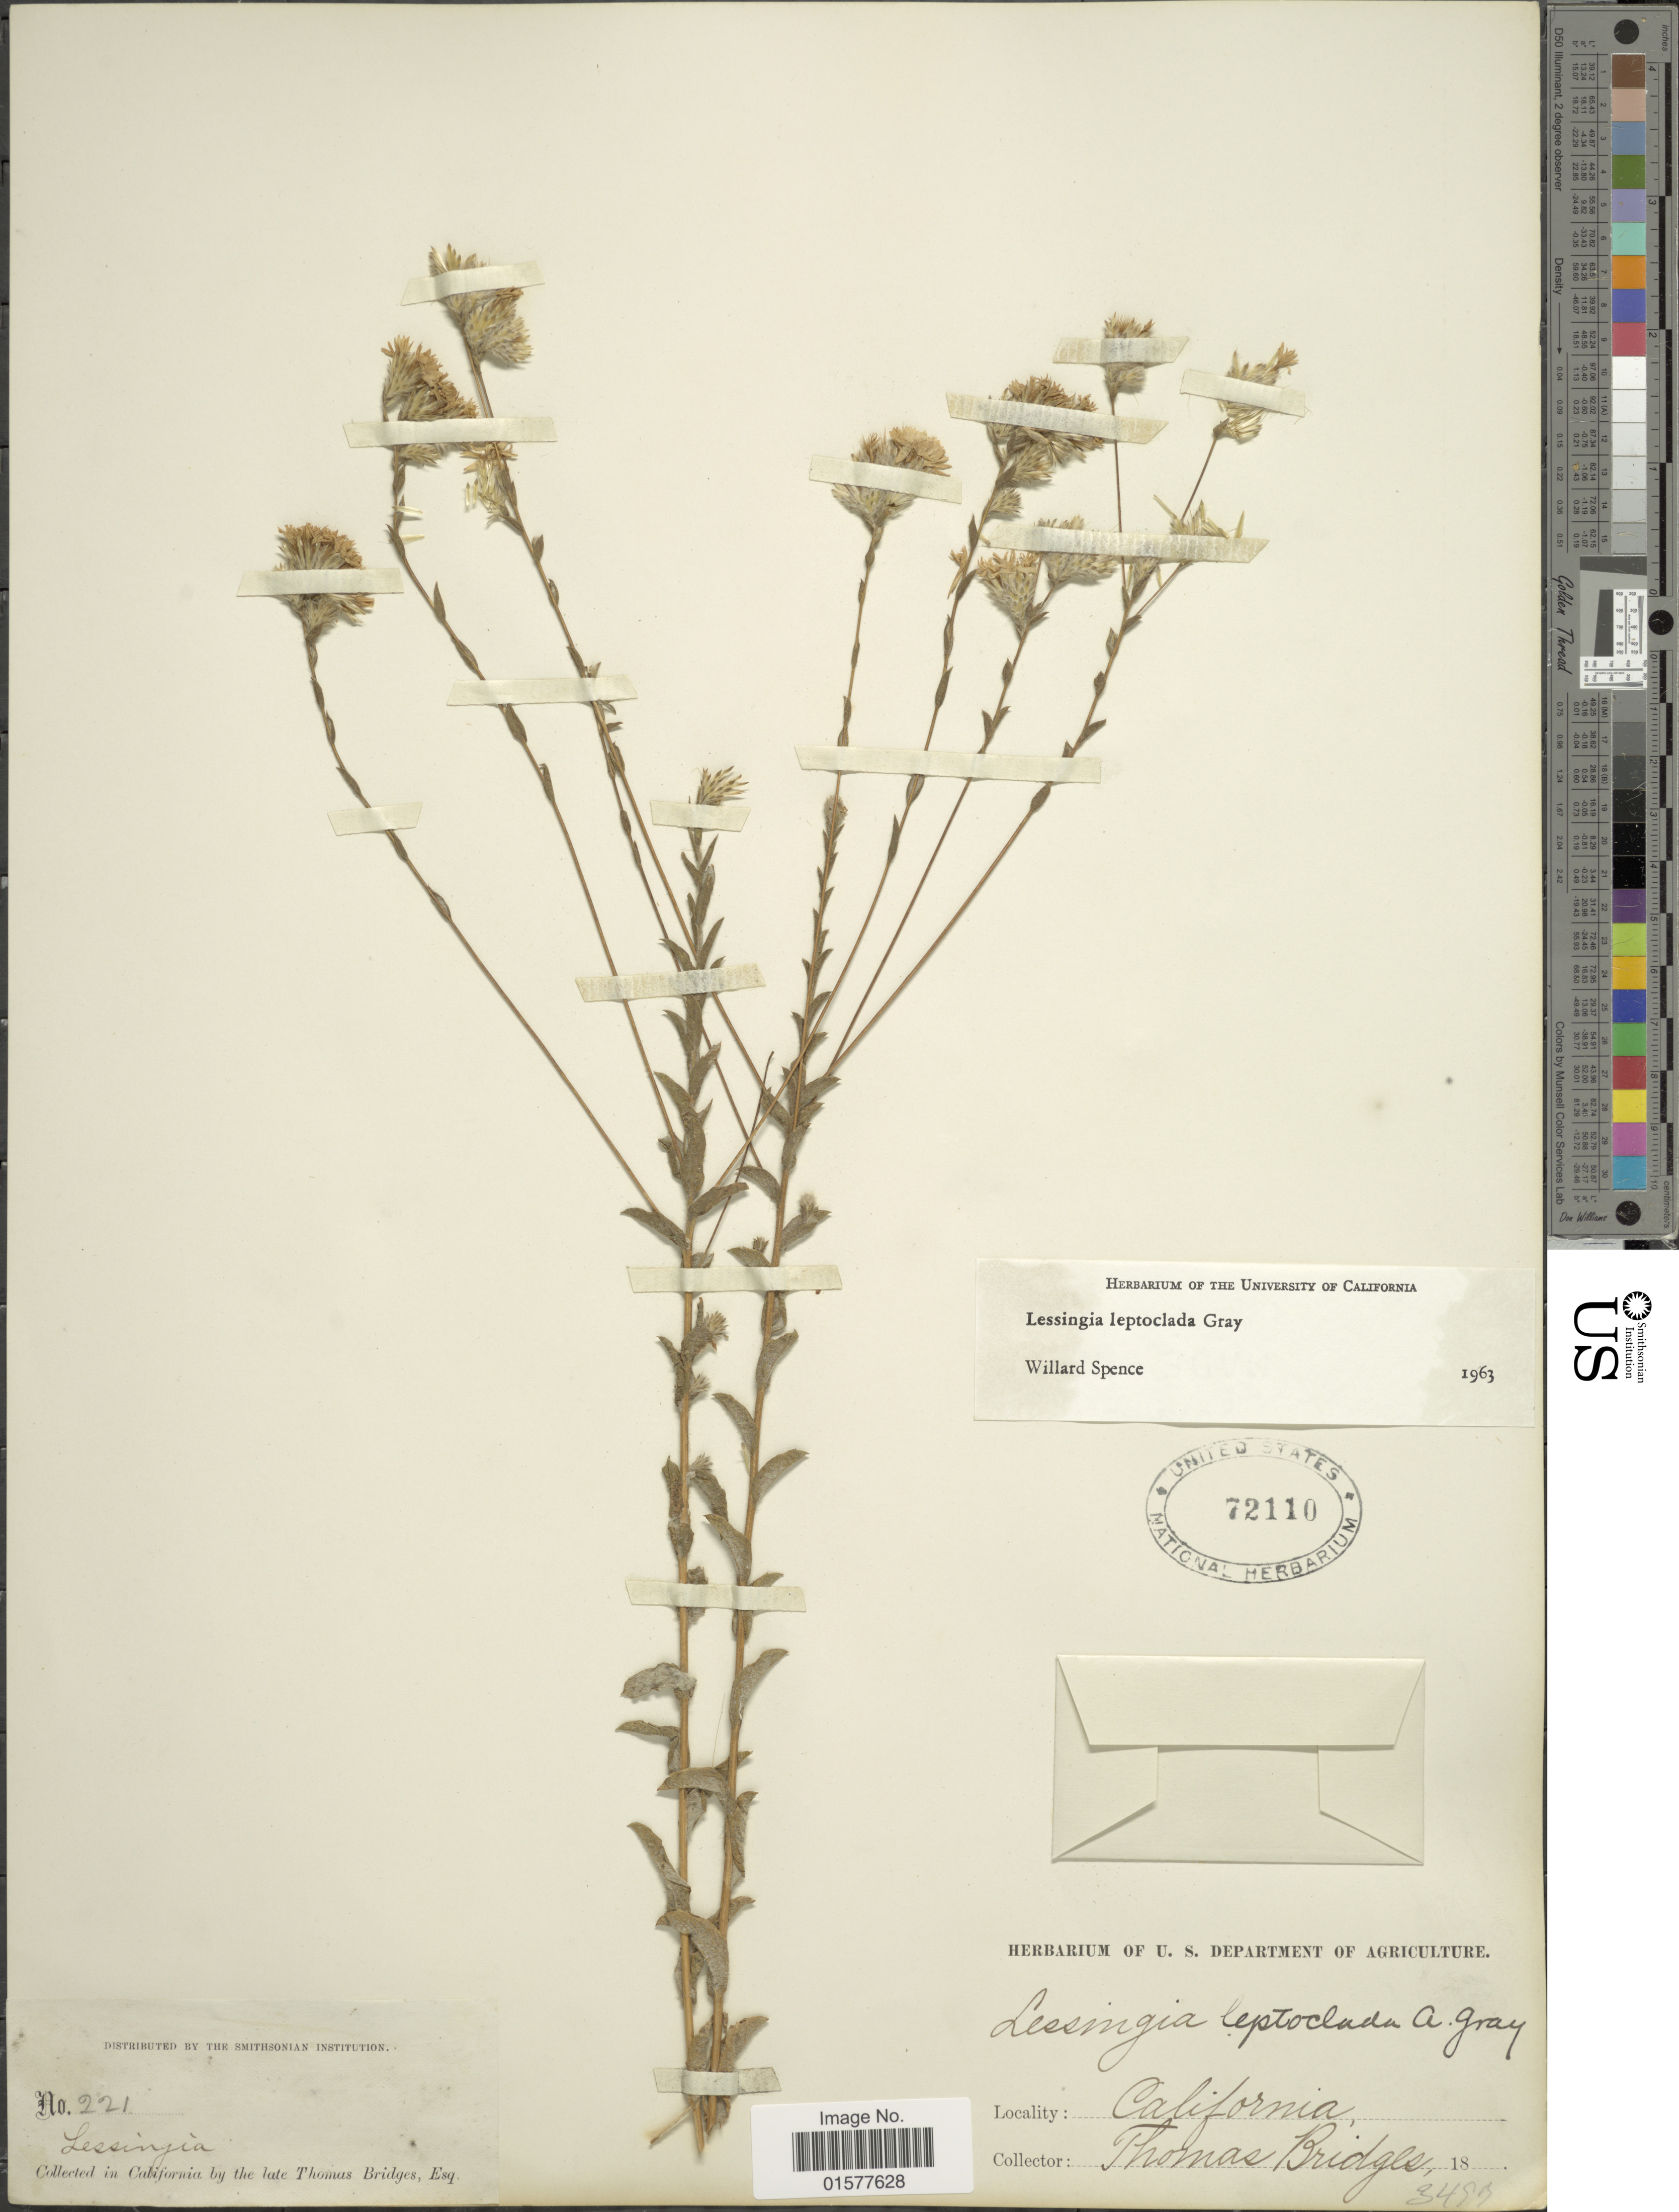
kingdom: Plantae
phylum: Tracheophyta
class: Magnoliopsida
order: Asterales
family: Asteraceae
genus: Lessingia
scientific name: Lessingia leptoclada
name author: A. Gray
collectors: T. Bridges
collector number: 221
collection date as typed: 18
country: United States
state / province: California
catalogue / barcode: US 72110